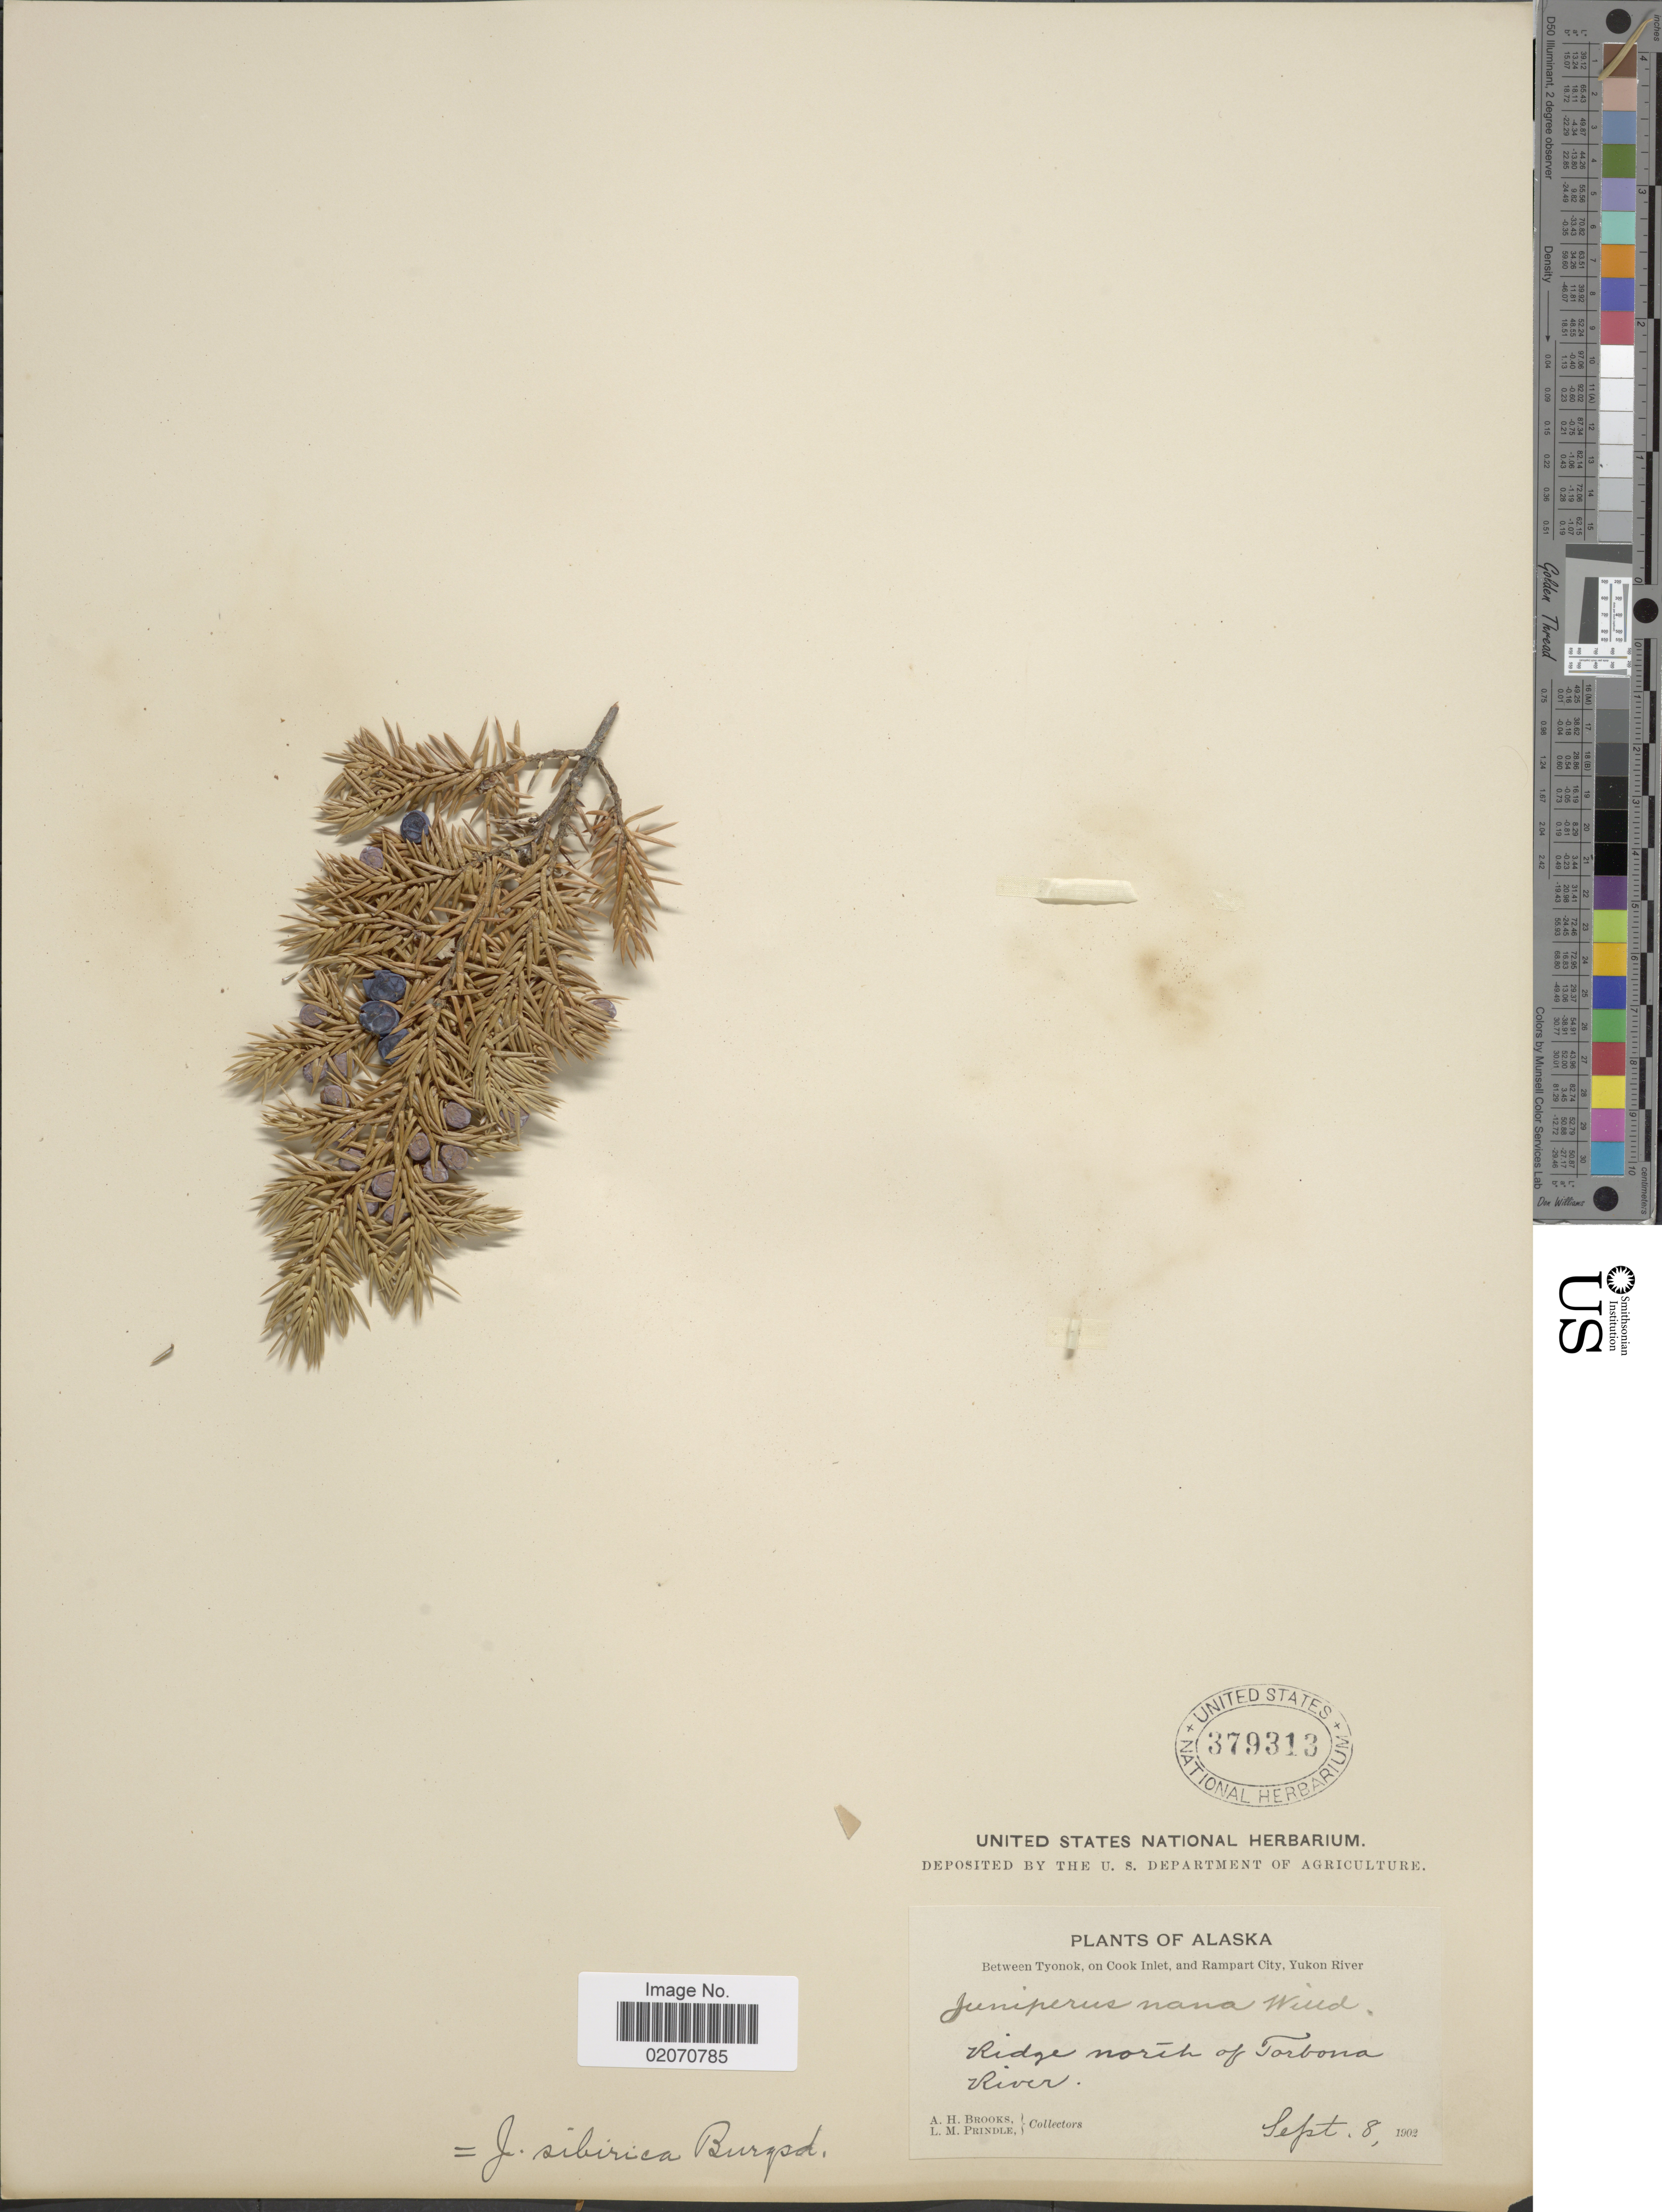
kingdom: Plantae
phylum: Tracheophyta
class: Pinopsida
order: Pinales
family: Cupressaceae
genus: Juniperus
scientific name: Juniperus communis subsp. nana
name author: (Willd.) Syme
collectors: A. Brooks & L. Prindle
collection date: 1902-09-08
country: United States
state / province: Alaska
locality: North of Tarbona River, Between Tyonok, on Cook Inlet, and rampart City, Yukon River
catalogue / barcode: US 379313